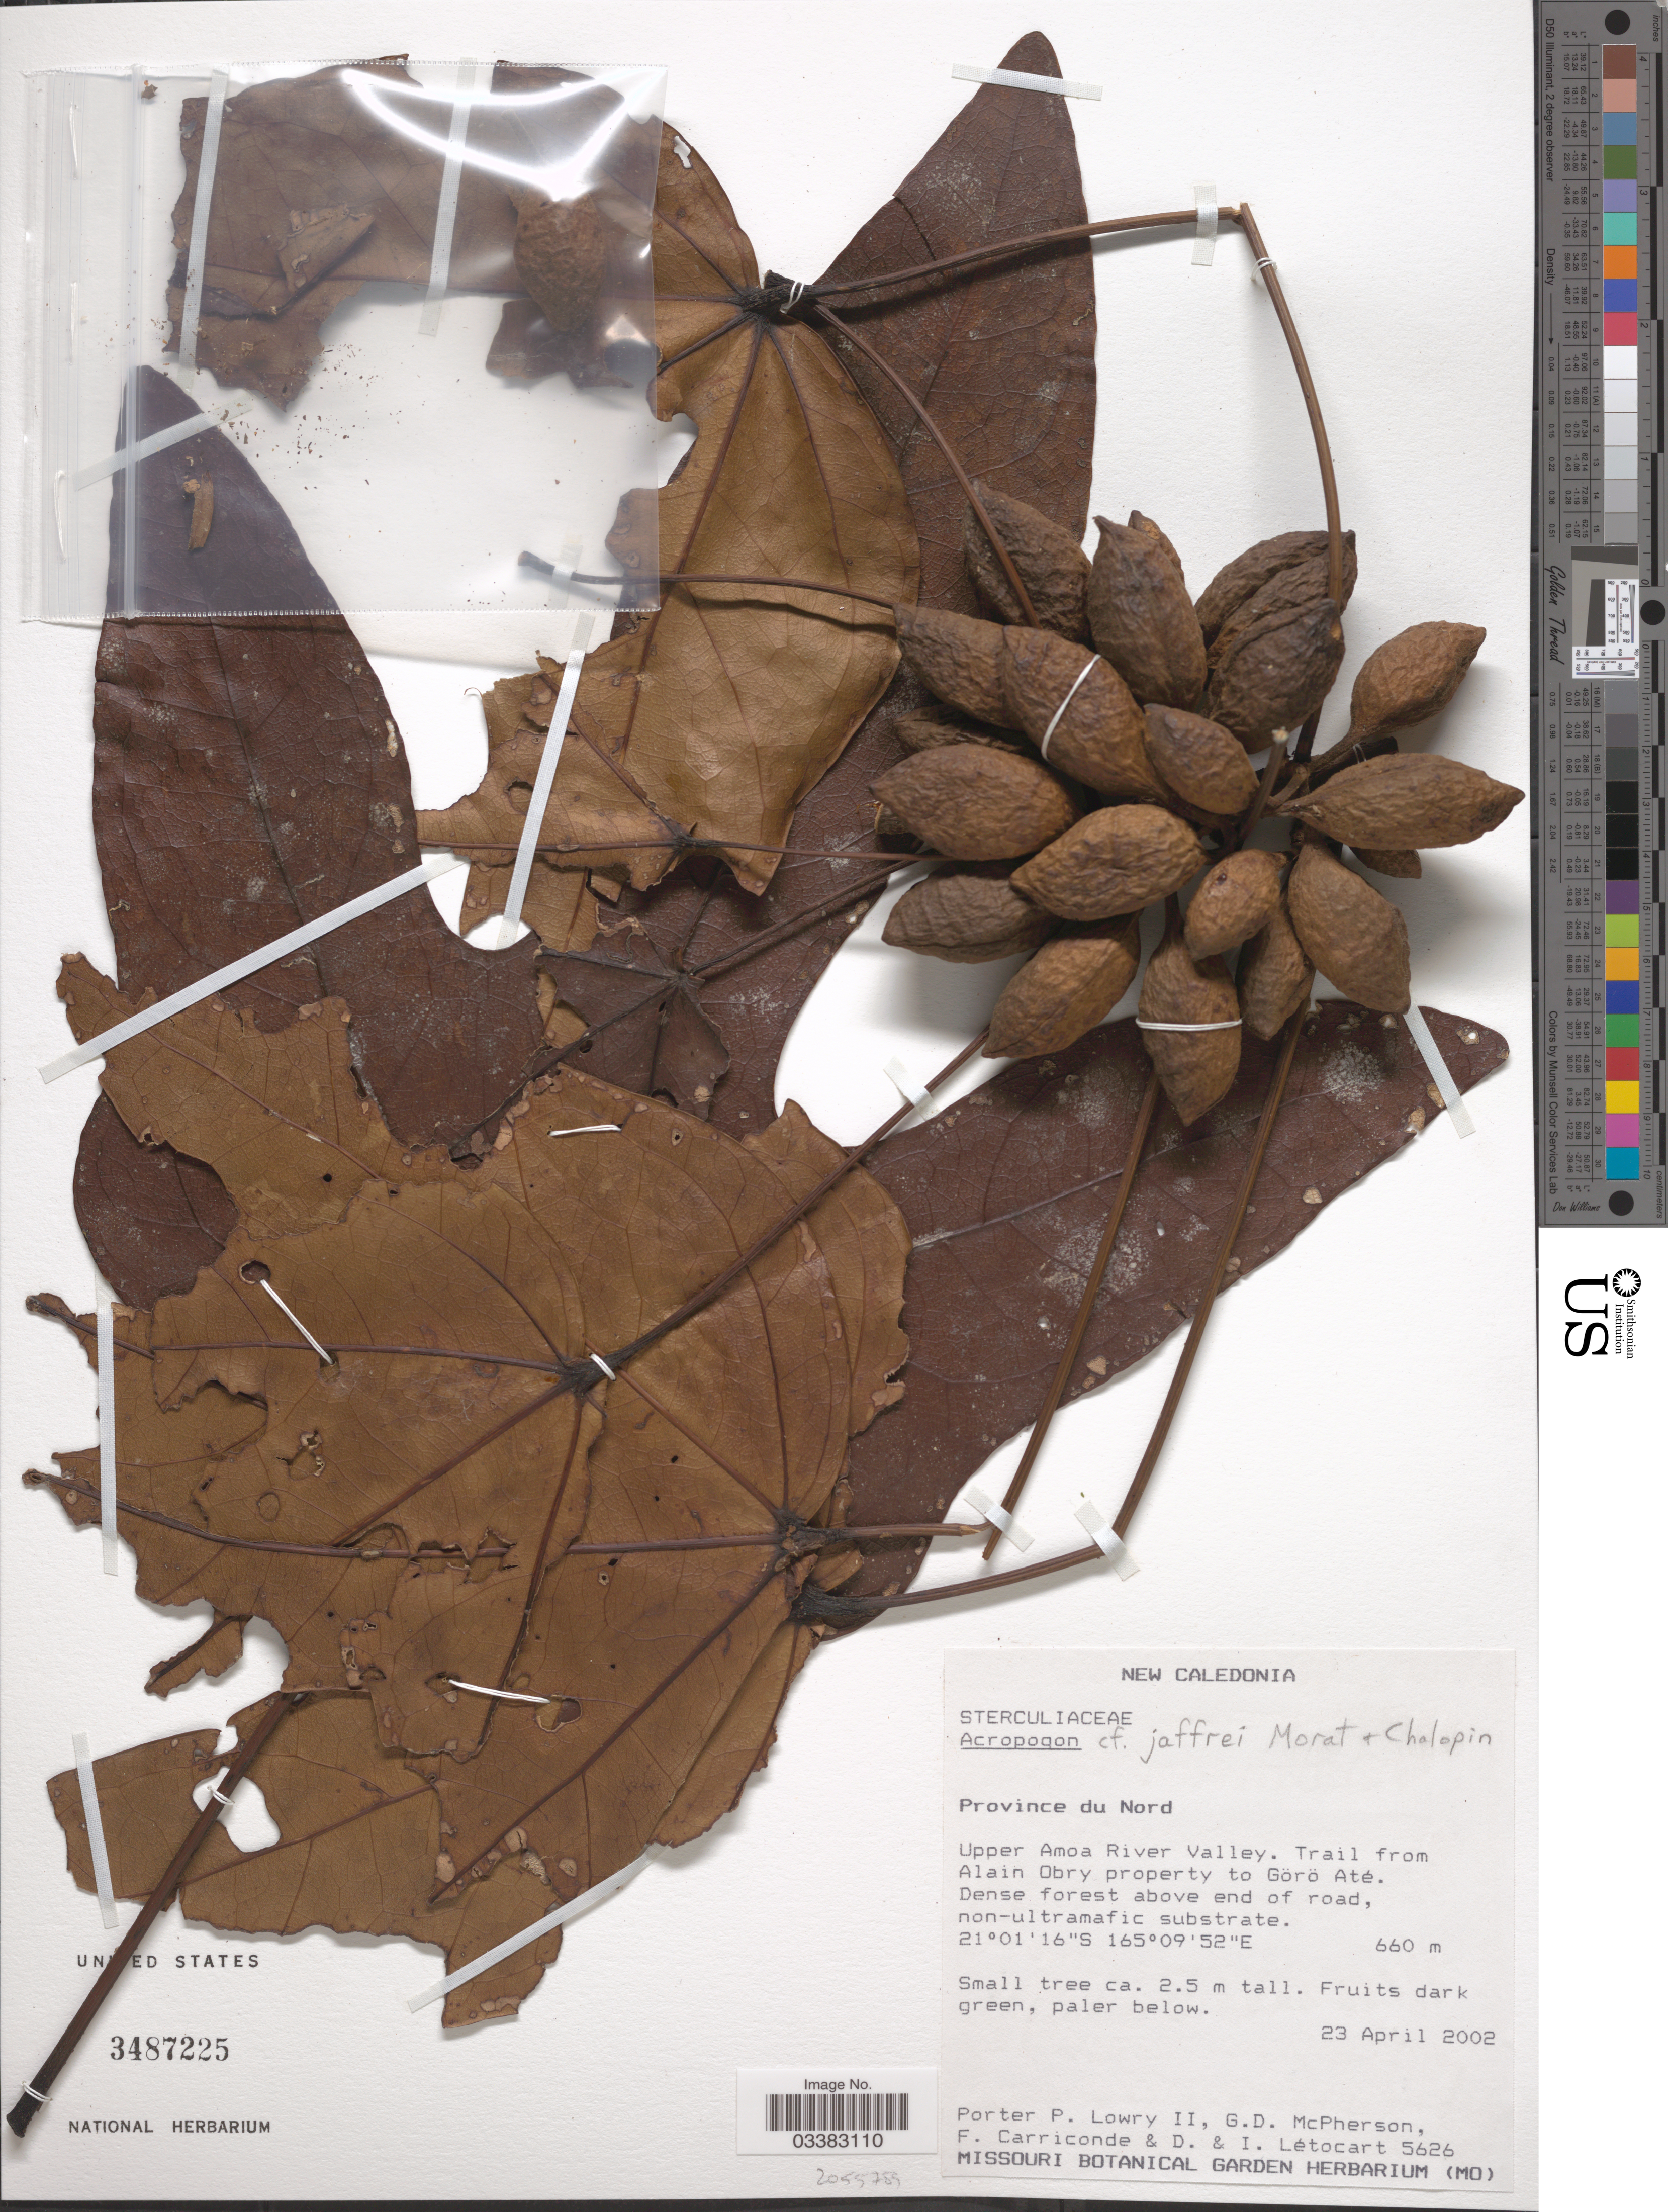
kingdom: Plantae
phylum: Tracheophyta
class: Magnoliopsida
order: Malvales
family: Malvaceae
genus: Acropogon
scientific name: Acropogon jaffrei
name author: Morat & Chalopin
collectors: P. P. Lowry, G. D. McPherson, F. Carriconde, D. Letocart & I. Letocart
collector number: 5626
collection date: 2002-04-23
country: New Caledonia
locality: Province du Nord. Upper Amoa River Valley. Trail from Alain Obry property to Görö Até.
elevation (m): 660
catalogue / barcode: US 3487225